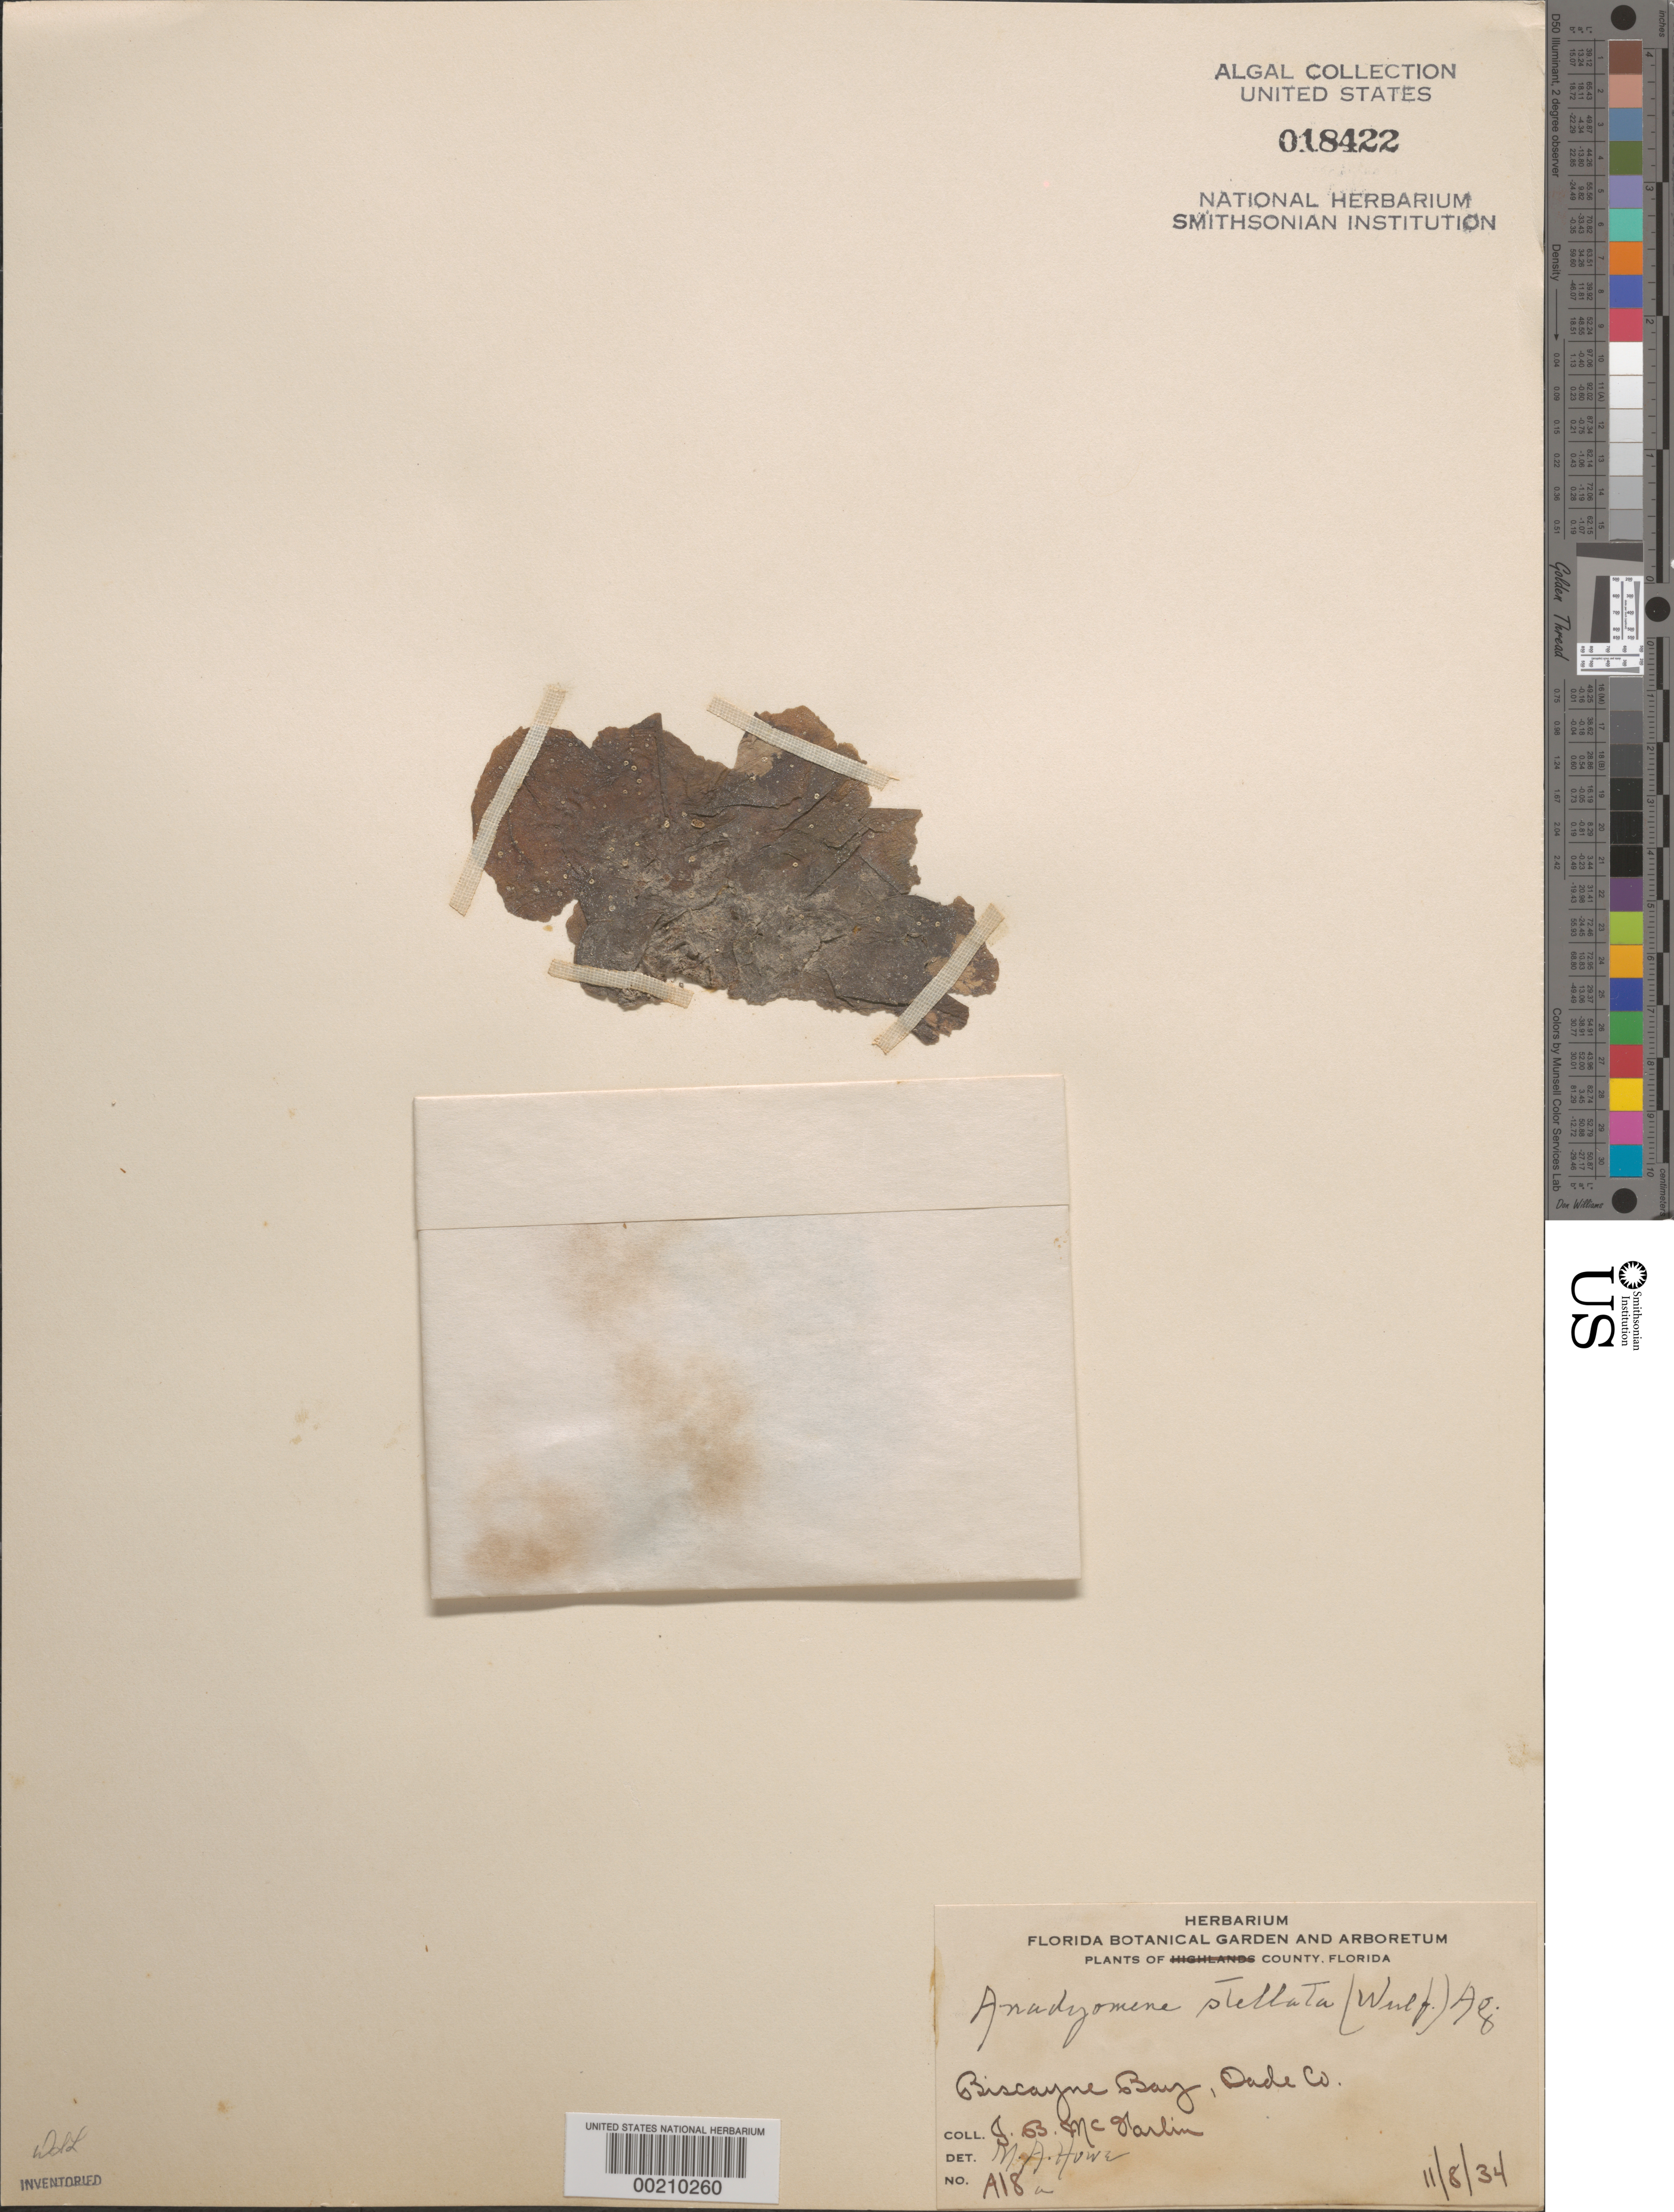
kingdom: Plantae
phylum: Chlorophyta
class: Ulvophyceae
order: Cladophorales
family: Anadyomenaceae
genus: Anadyomene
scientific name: Anadyomene stellata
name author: (Wulfen) C. Agardh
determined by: Howe, M. A.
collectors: J. McFarlin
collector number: A18a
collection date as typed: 08 Nov 1934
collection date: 1934-11-08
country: United States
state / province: Florida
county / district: Miami-Dade County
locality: Biscayne Bay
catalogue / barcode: US 18422